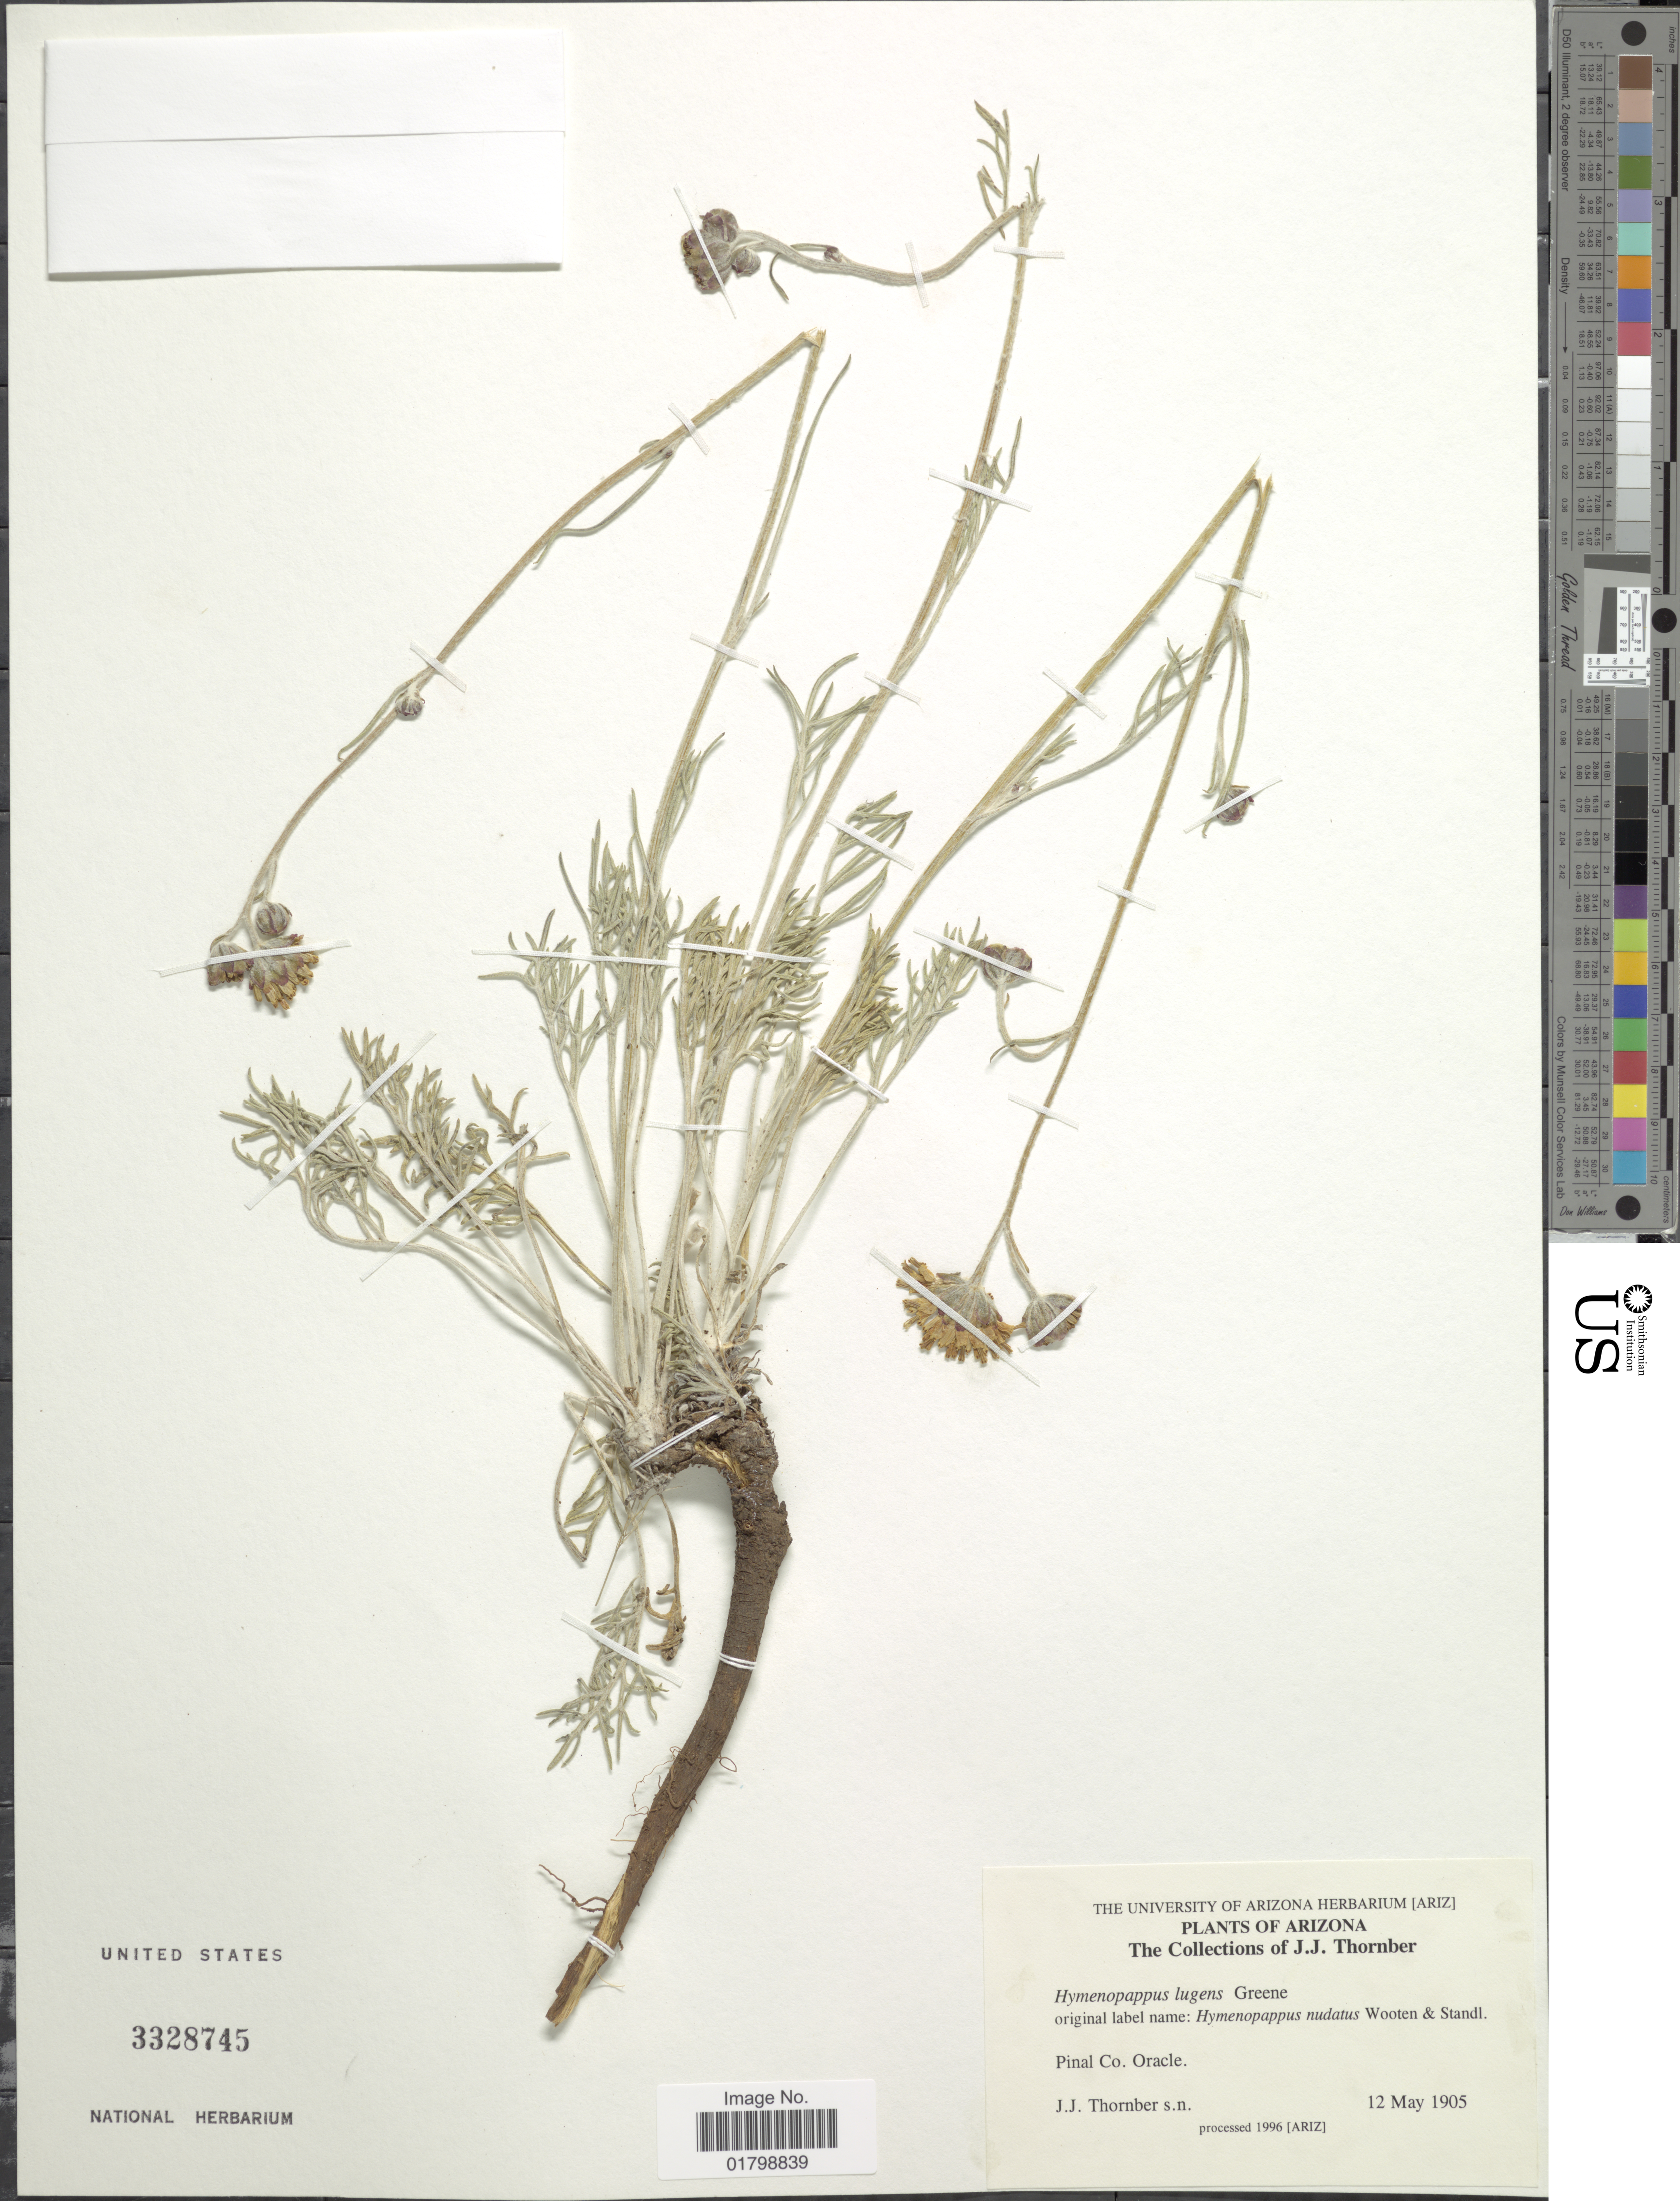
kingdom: Plantae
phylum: Tracheophyta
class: Magnoliopsida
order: Asterales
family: Asteraceae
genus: Hymenopappus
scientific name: Hymenopappus filifolius var. lugens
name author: (Greene) Jeps.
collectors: J. Thornber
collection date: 1905-05-12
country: United States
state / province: Arizona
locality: Pinal Co. Oracle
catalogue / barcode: US 3328745